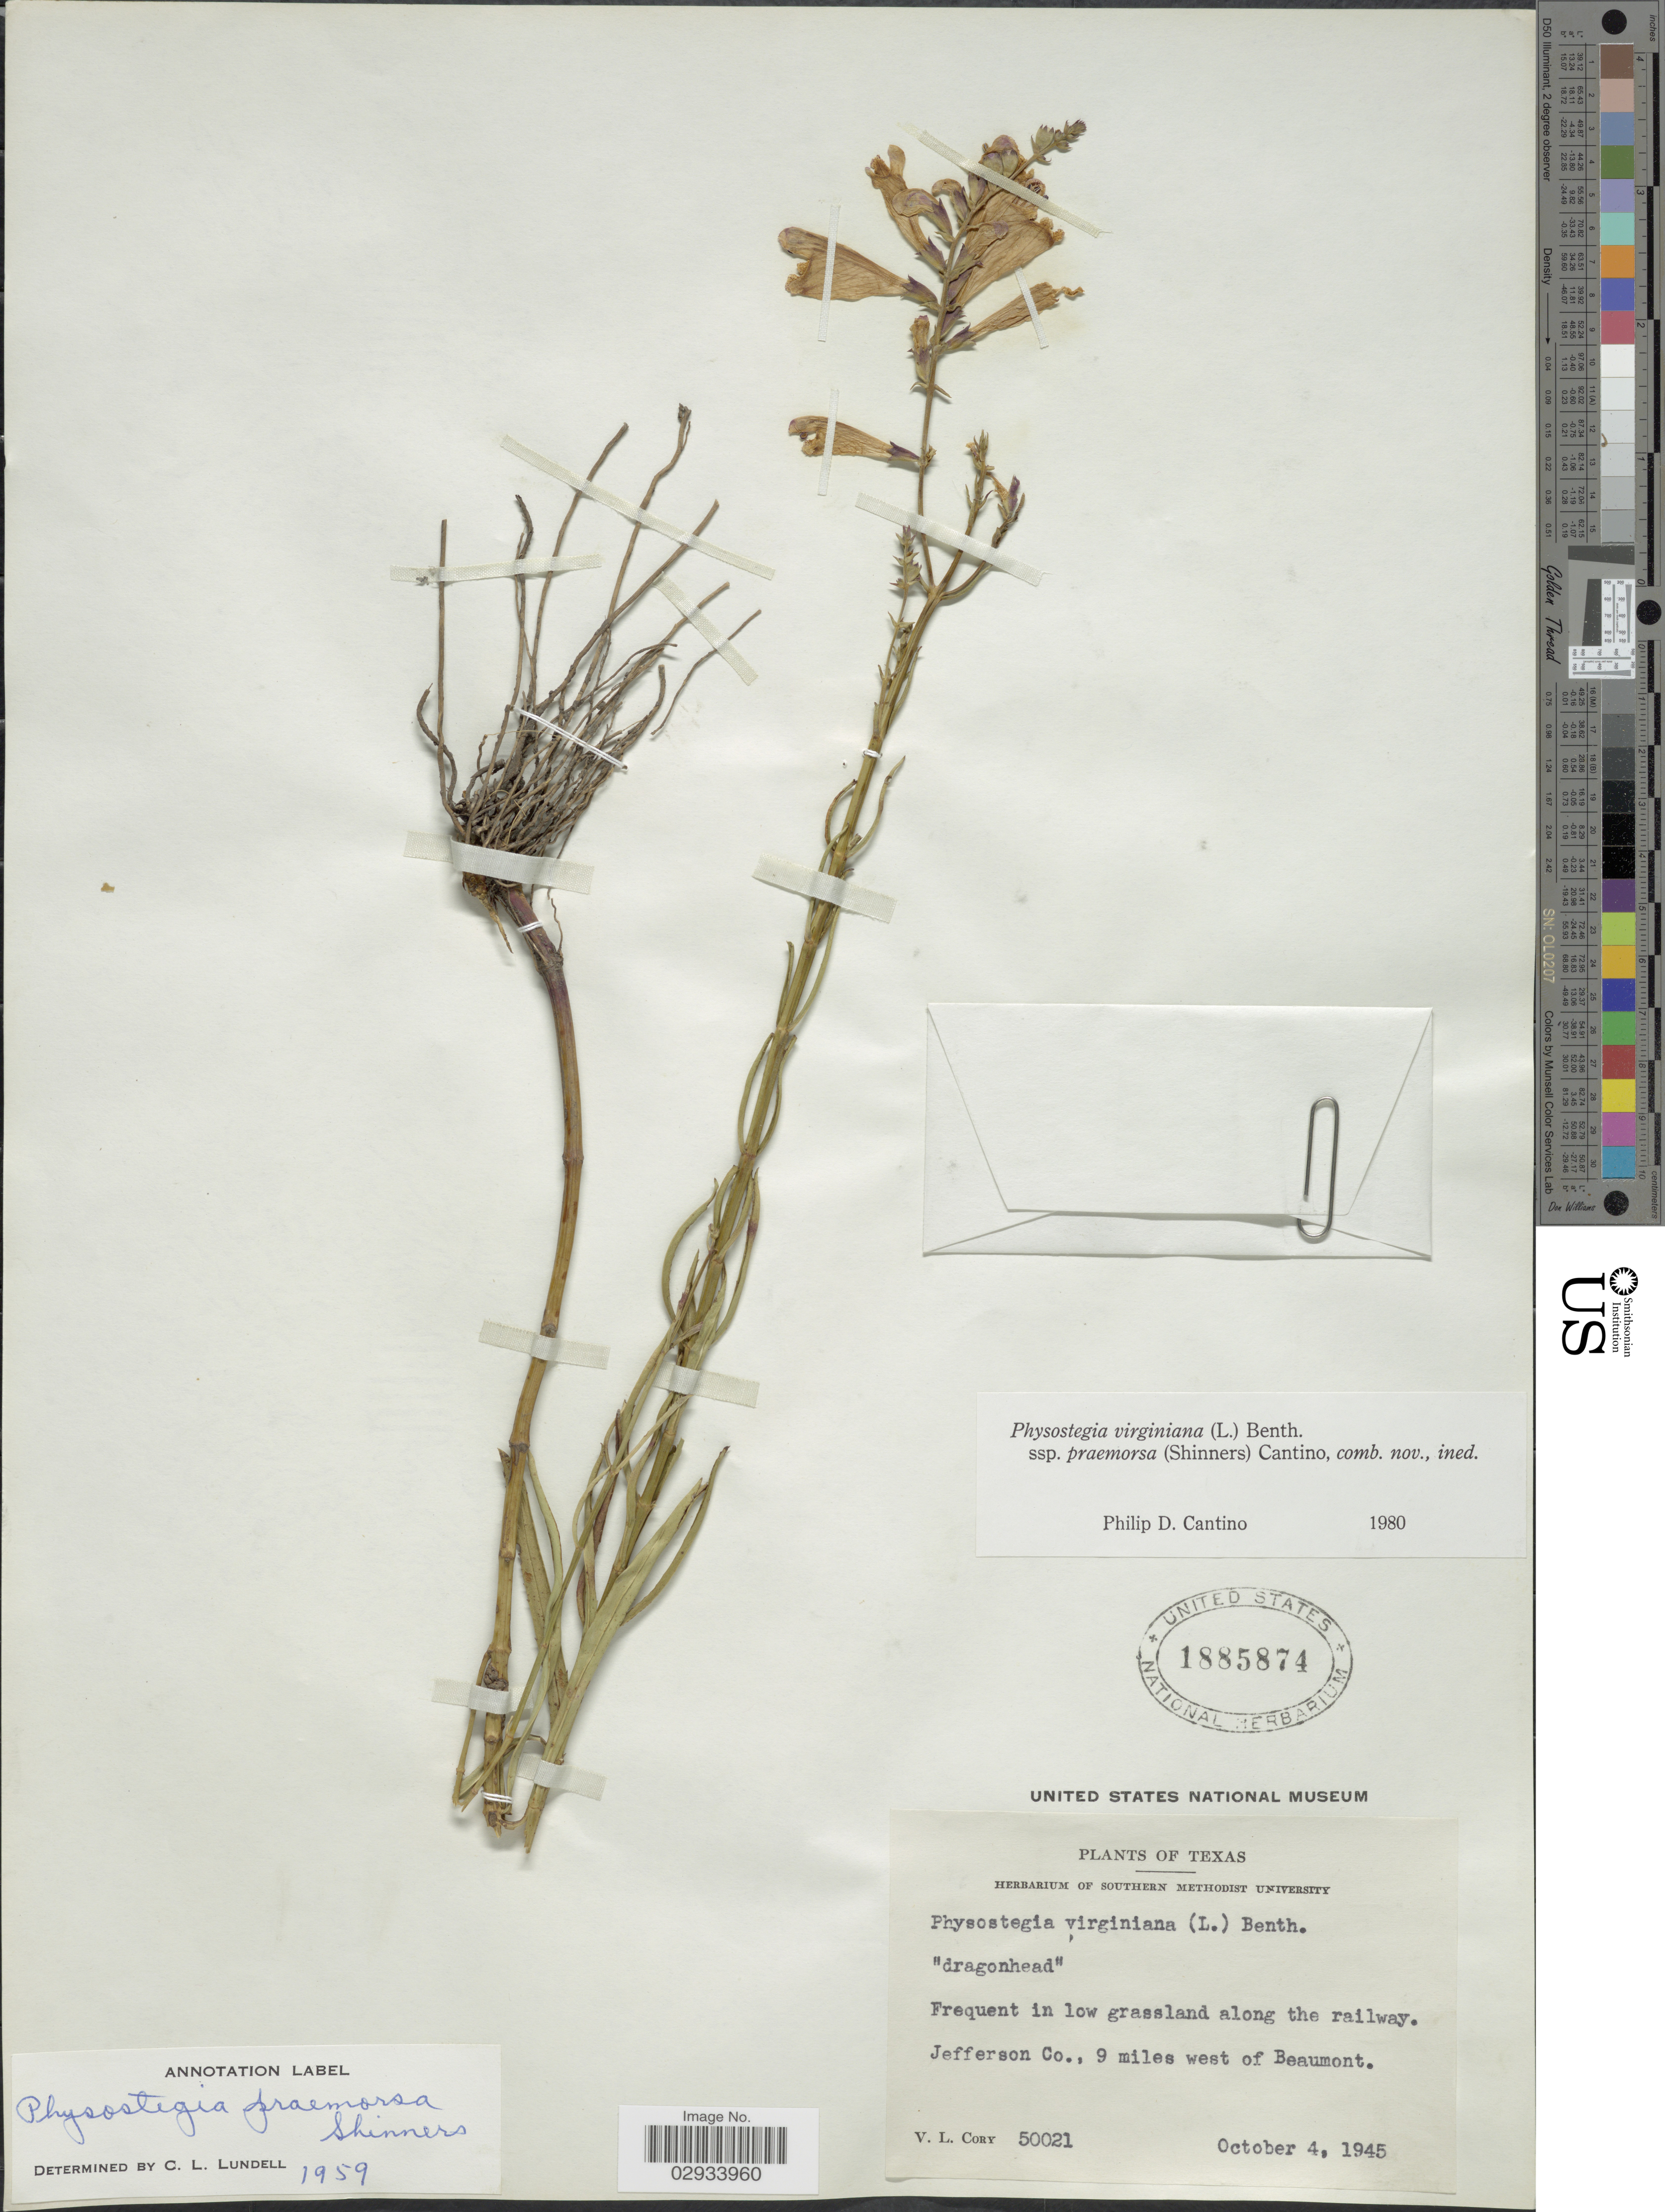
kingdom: Plantae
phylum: Tracheophyta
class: Magnoliopsida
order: Lamiales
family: Lamiaceae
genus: Physostegia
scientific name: Physostegia virginiana subsp. praemorsa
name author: (Shinners) P.D. Cantino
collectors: V. Cory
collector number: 50021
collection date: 1945-10-04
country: United States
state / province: Texas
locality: Jefferson Co., 9 miles west of Beaumont.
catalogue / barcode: US 1885874